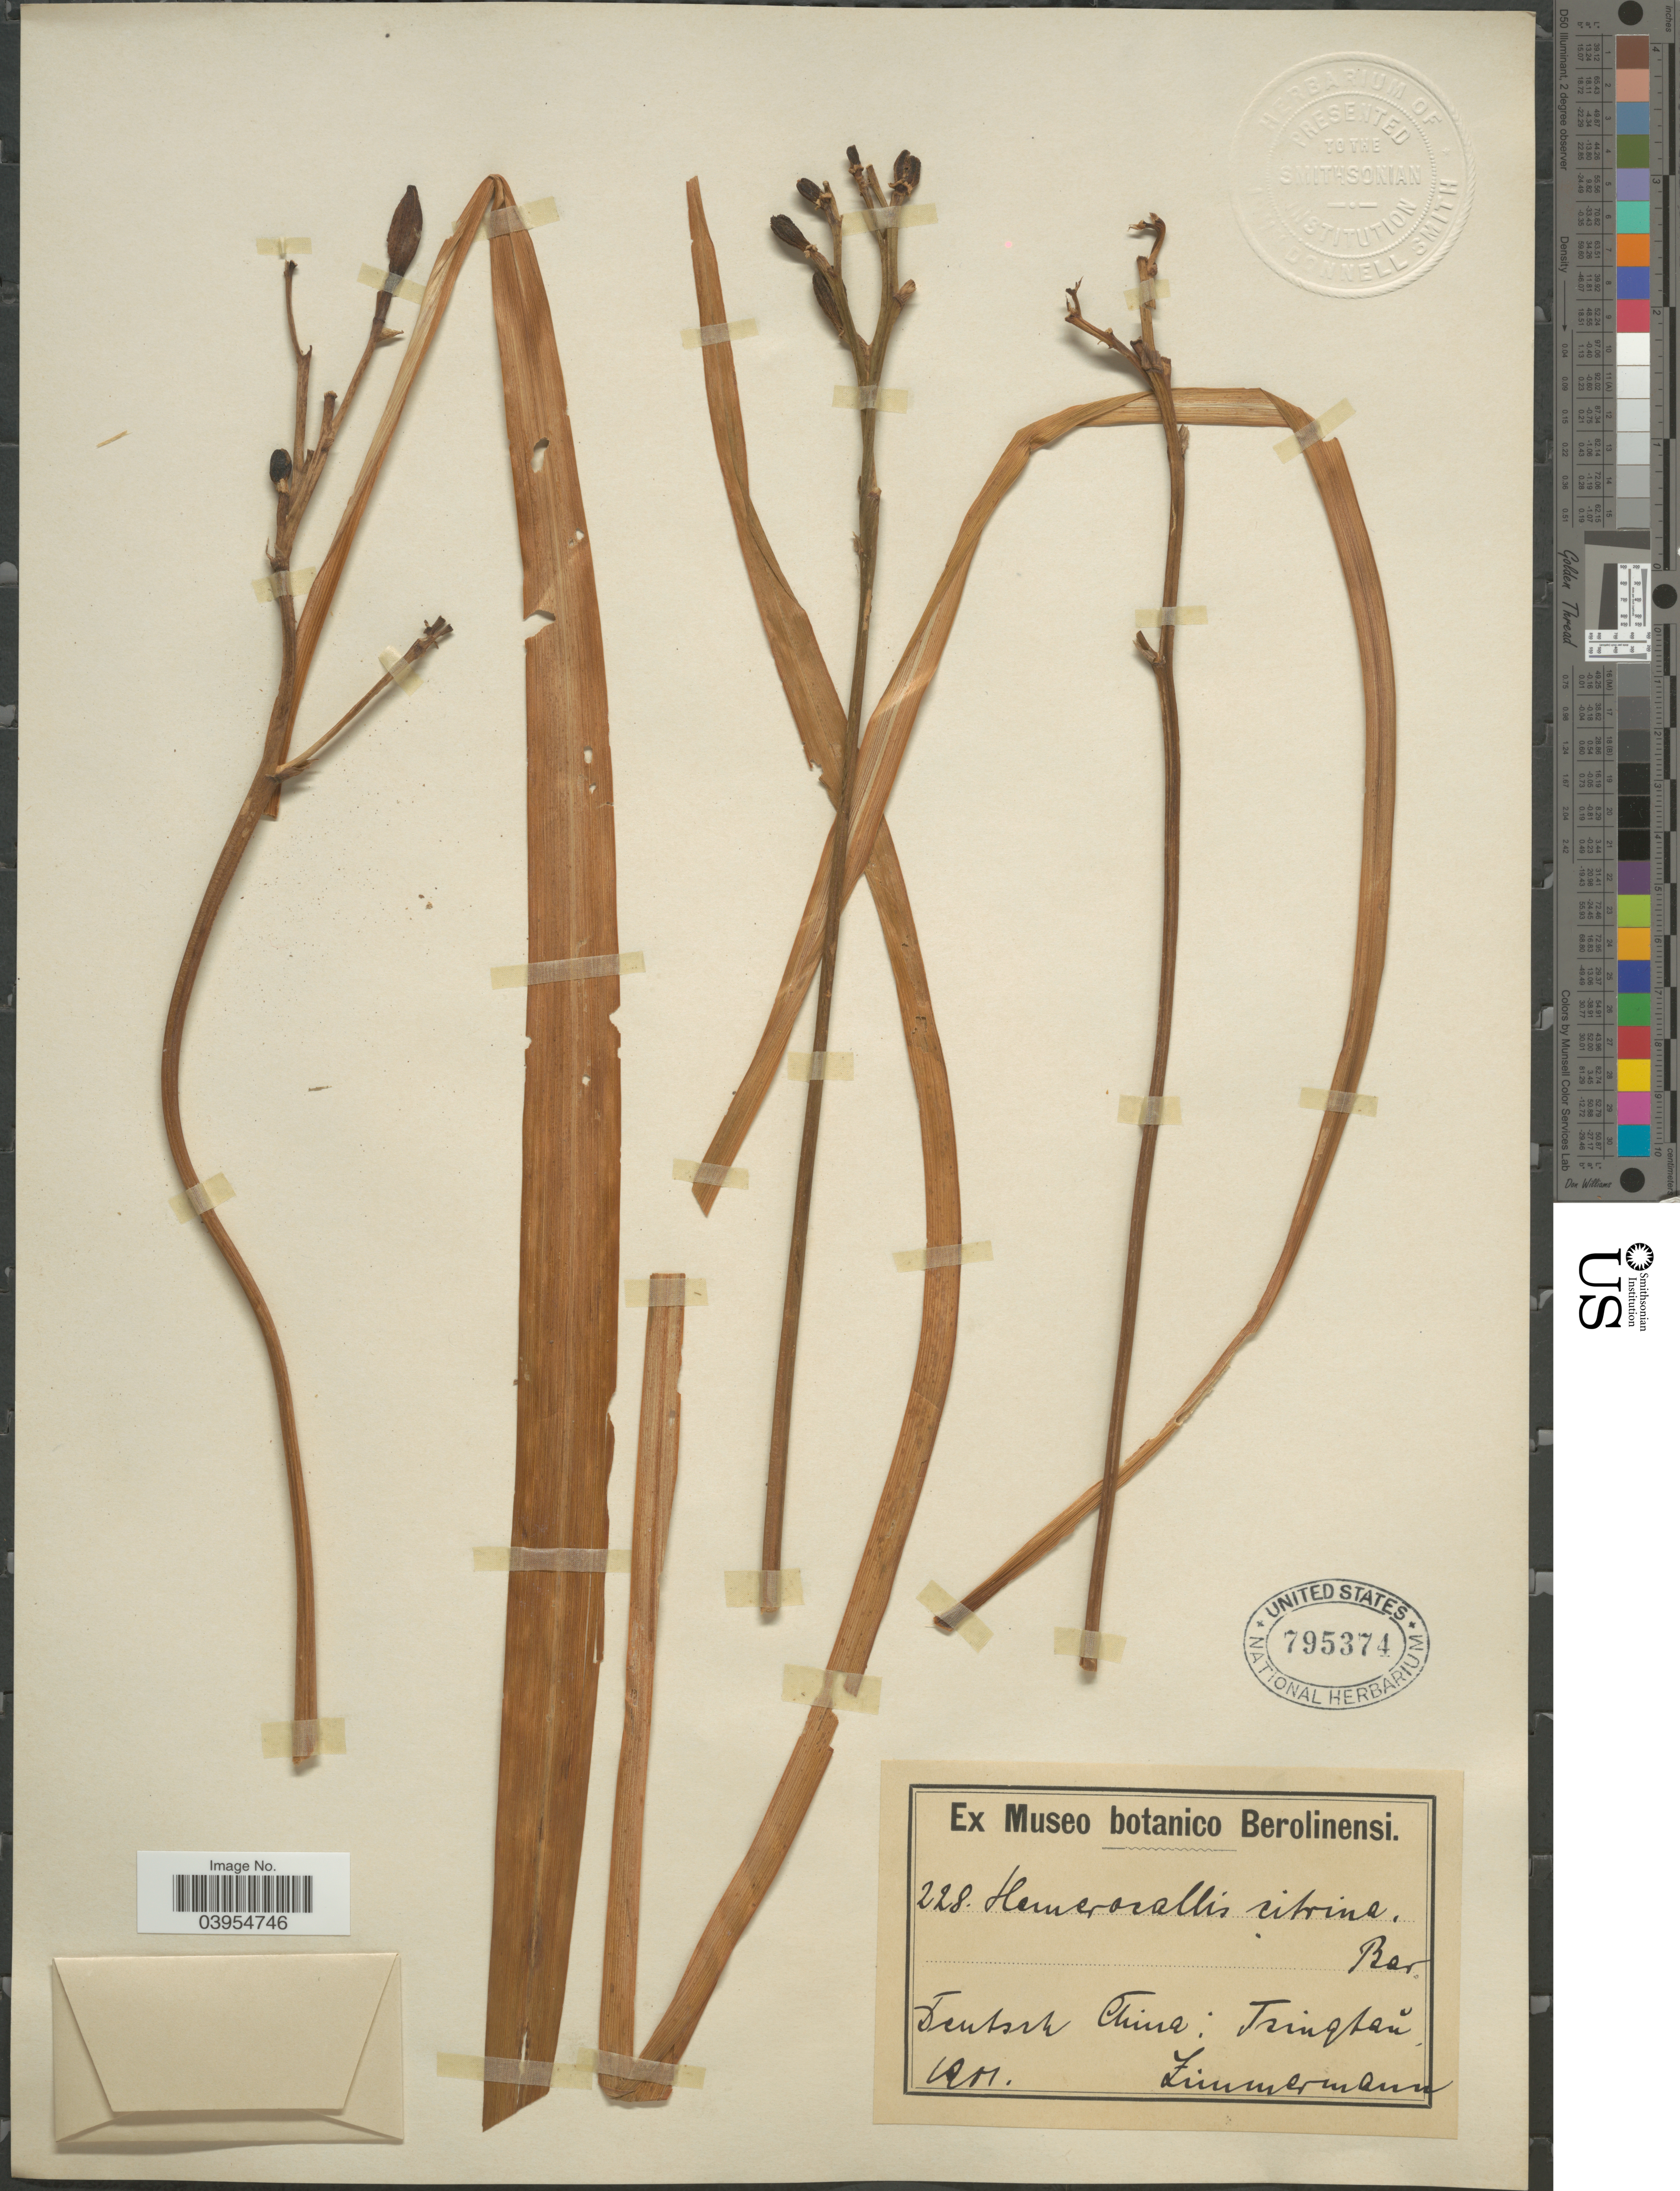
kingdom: Plantae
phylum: Tracheophyta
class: Liliopsida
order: Asparagales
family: Asphodelaceae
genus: Hemerocallis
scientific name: Hemerocallis citrina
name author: Baroni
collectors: -. Zimmermann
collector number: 228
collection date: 1901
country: China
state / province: Shandong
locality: Deutsch China: Tsingtau.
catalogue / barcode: US 795374